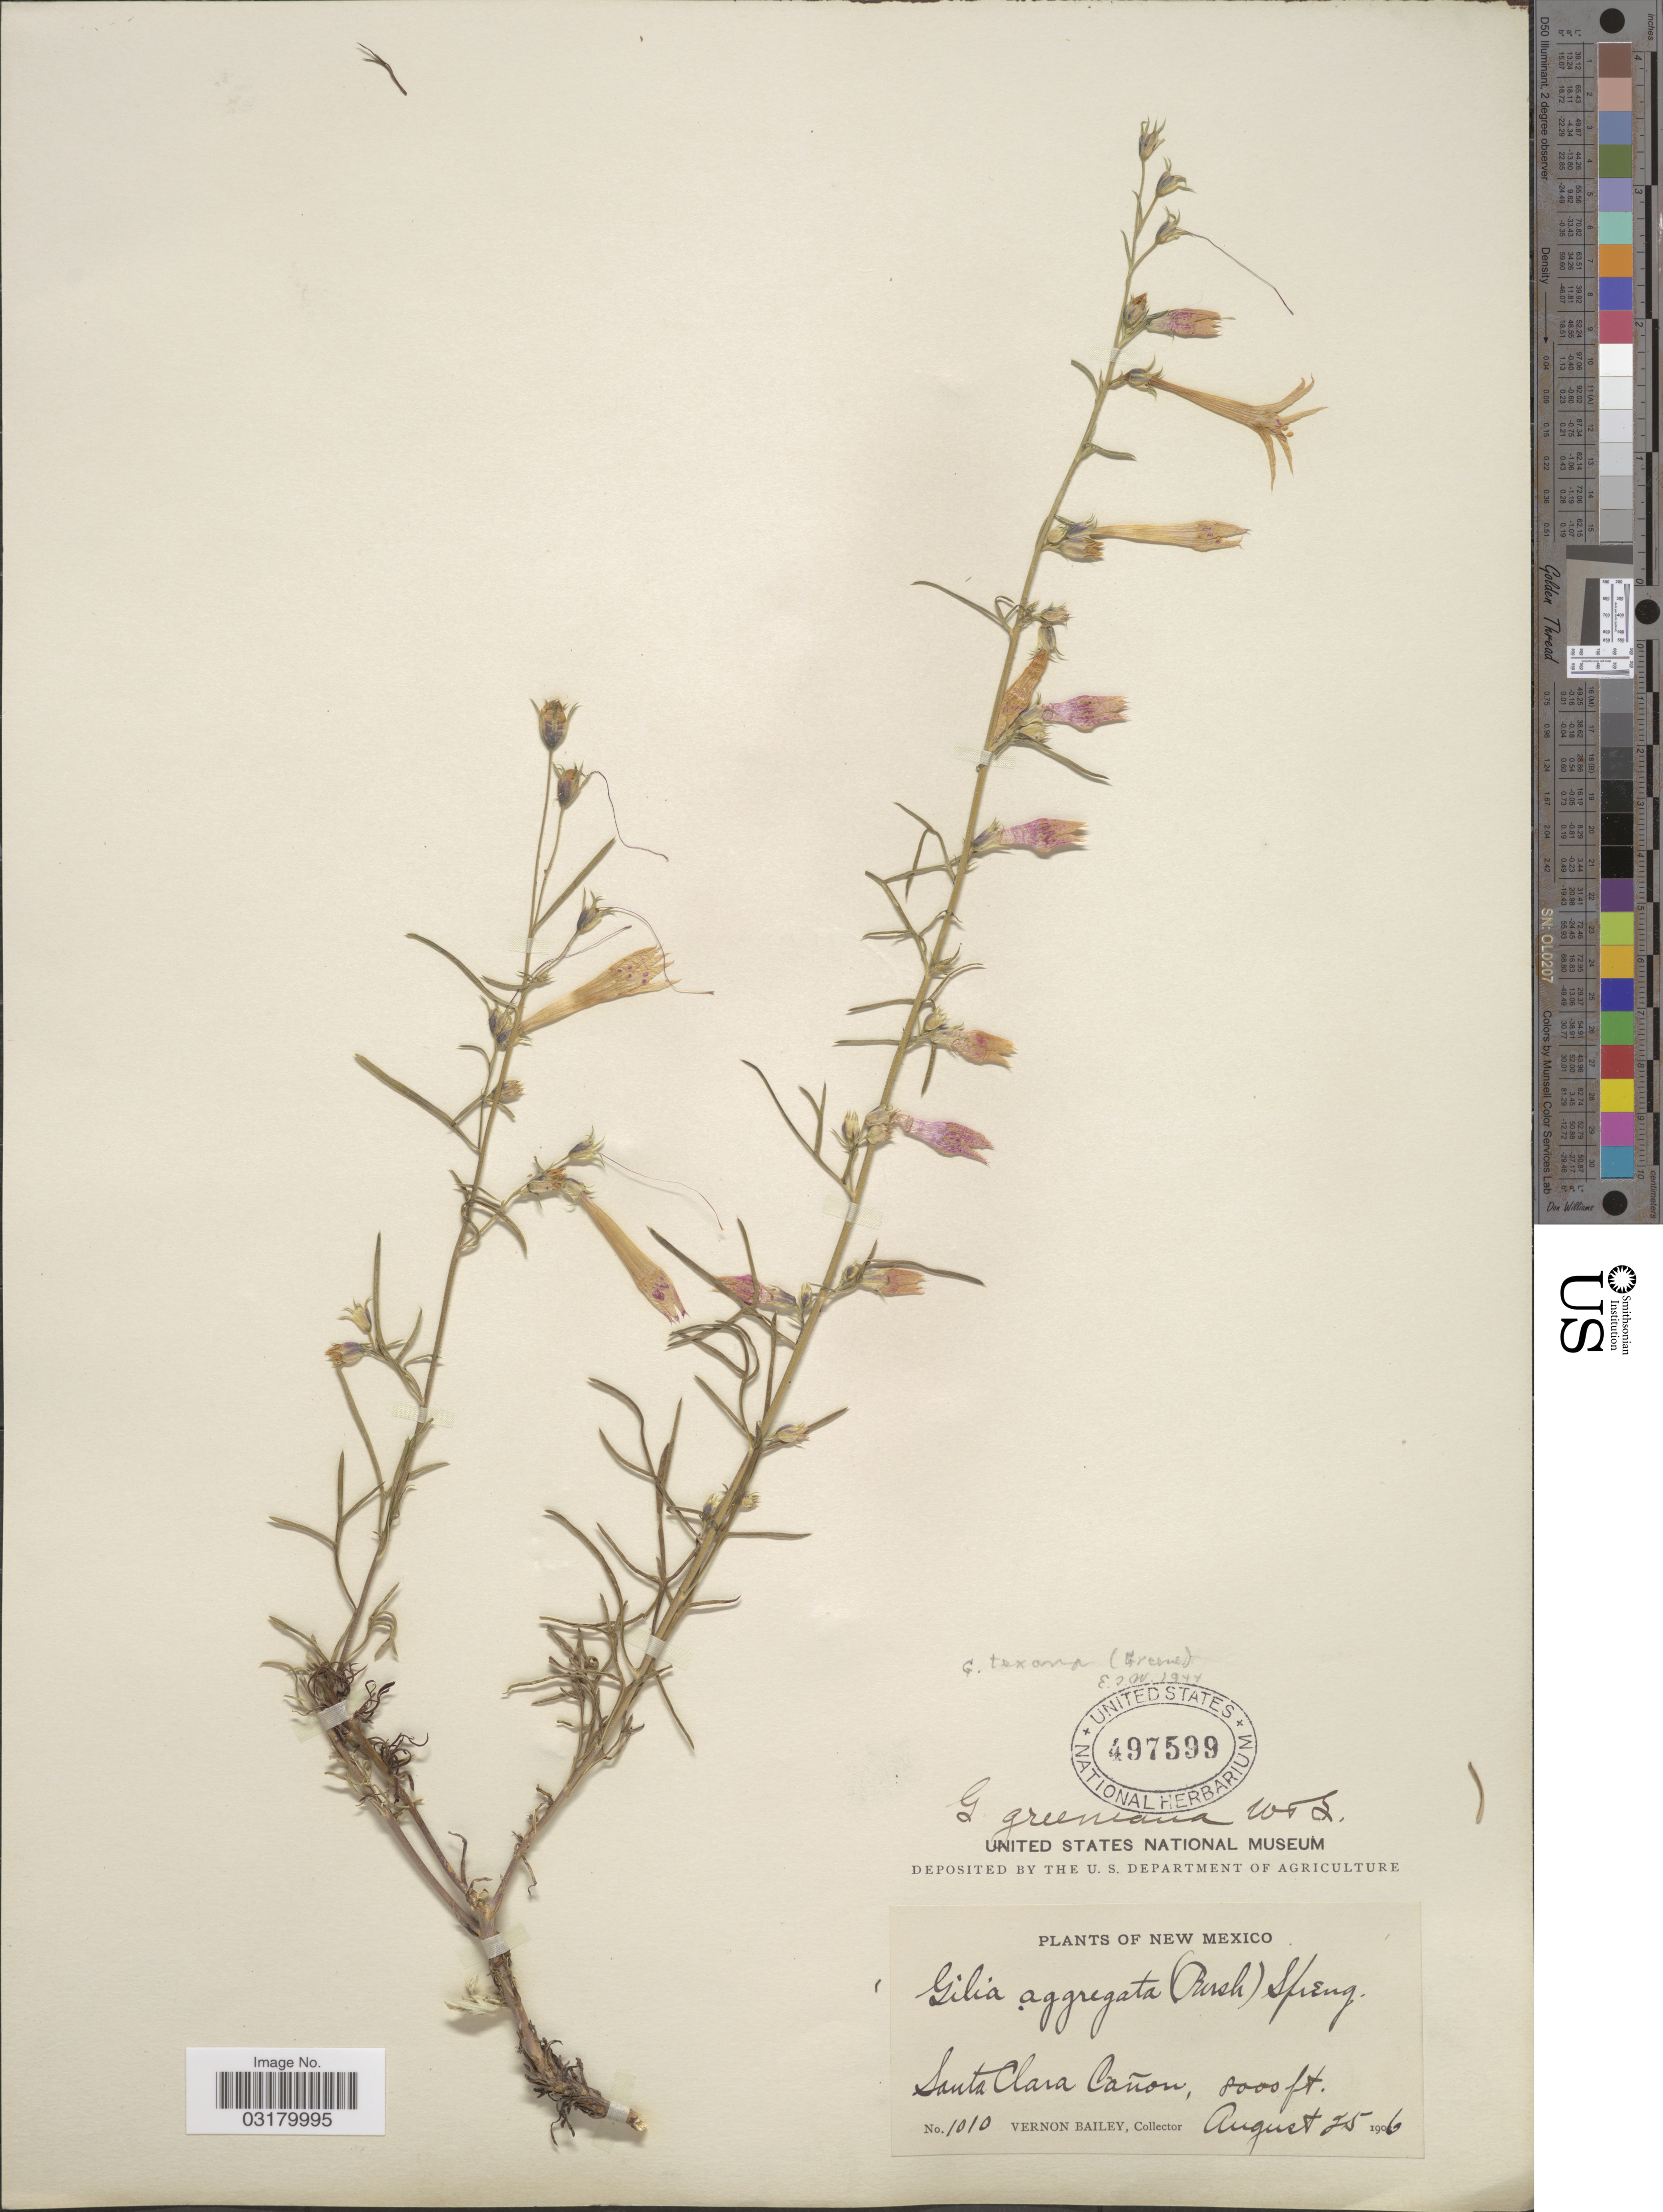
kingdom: Plantae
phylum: Tracheophyta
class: Magnoliopsida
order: Ericales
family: Polemoniaceae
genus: Ipomopsis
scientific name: Ipomopsis aggregata subsp. formosissima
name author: (Greene) Wherry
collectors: V. O. Bailey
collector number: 1010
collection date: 1906-08-25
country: United States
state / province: New Mexico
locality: Santa Clara Cañon.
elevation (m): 2438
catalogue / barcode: US 497599